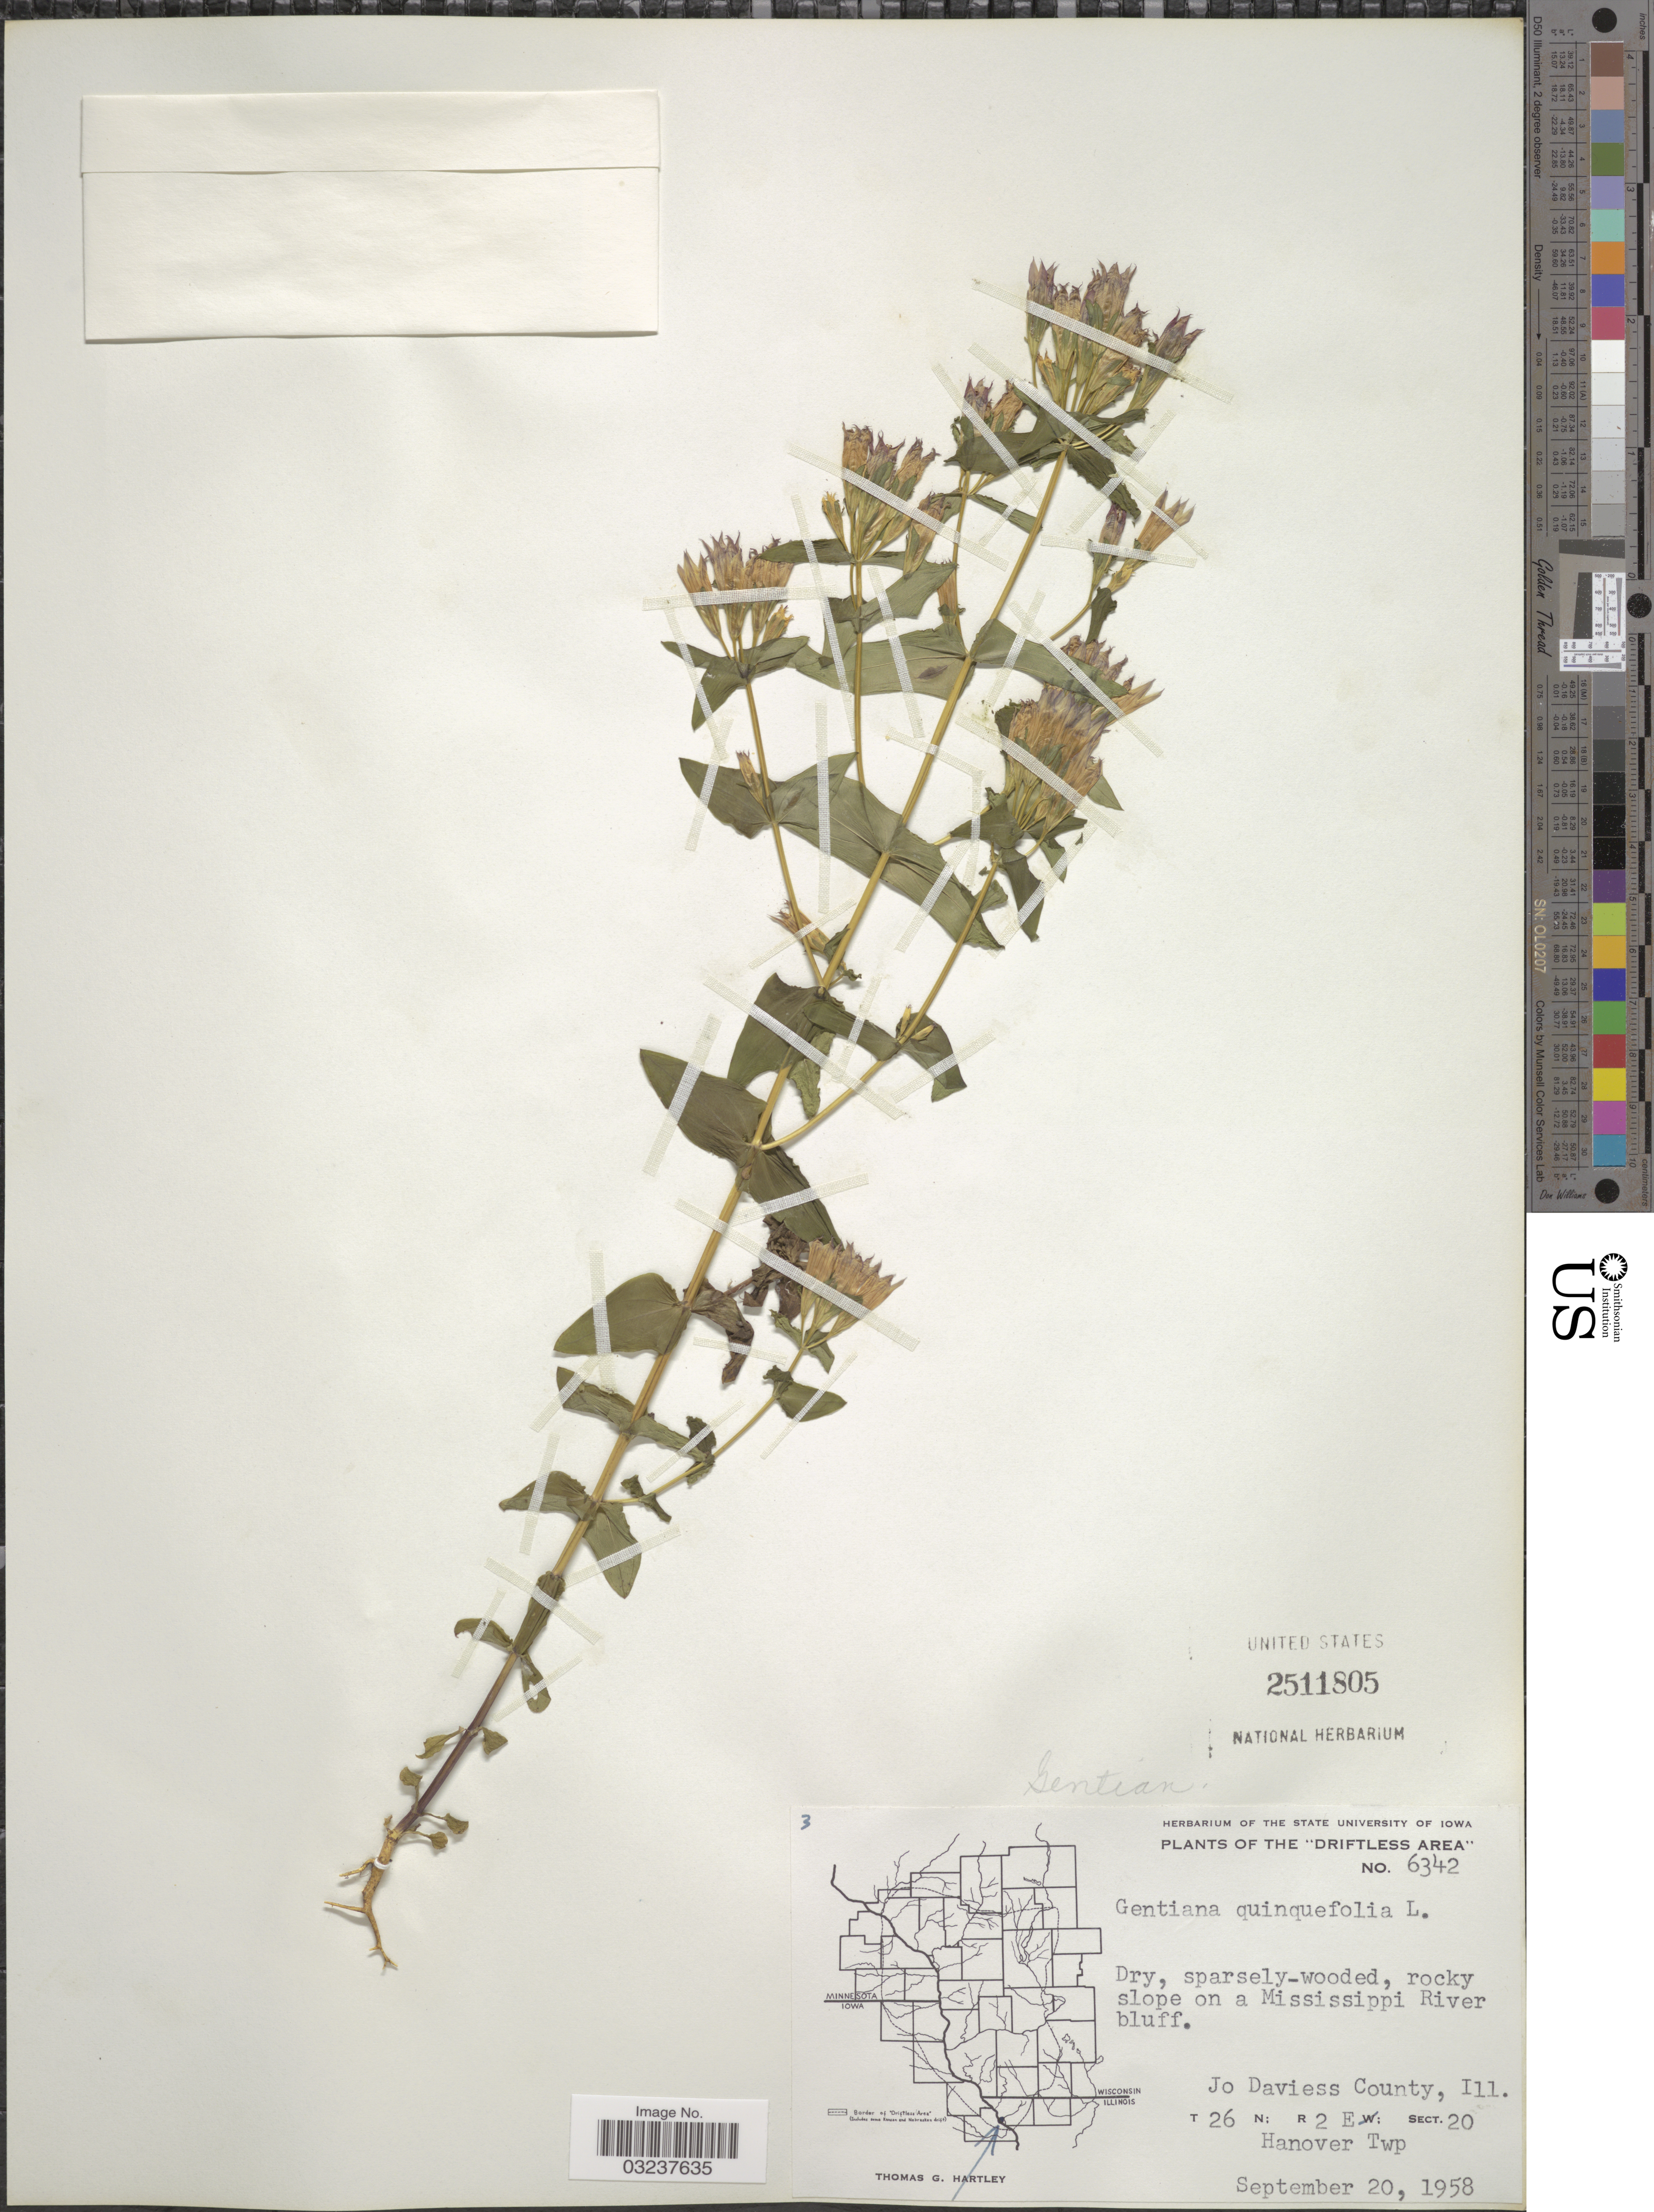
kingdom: Plantae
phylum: Tracheophyta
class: Magnoliopsida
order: Gentianales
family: Gentianaceae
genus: Gentianella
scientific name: Gentianella quinquefolia subsp. occidentalis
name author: (A. Gray) J.M. Gillett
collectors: T. G. Hartley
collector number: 6342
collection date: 1958-09-20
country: United States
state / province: Illinois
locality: The "Driftless Area", Dry, sparsely-wooded, rocky slope on a Mississippi River bluff, Jo Daviess County, T26N: R2E: Sect. 20, Hanover Twp.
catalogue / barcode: US 2511805